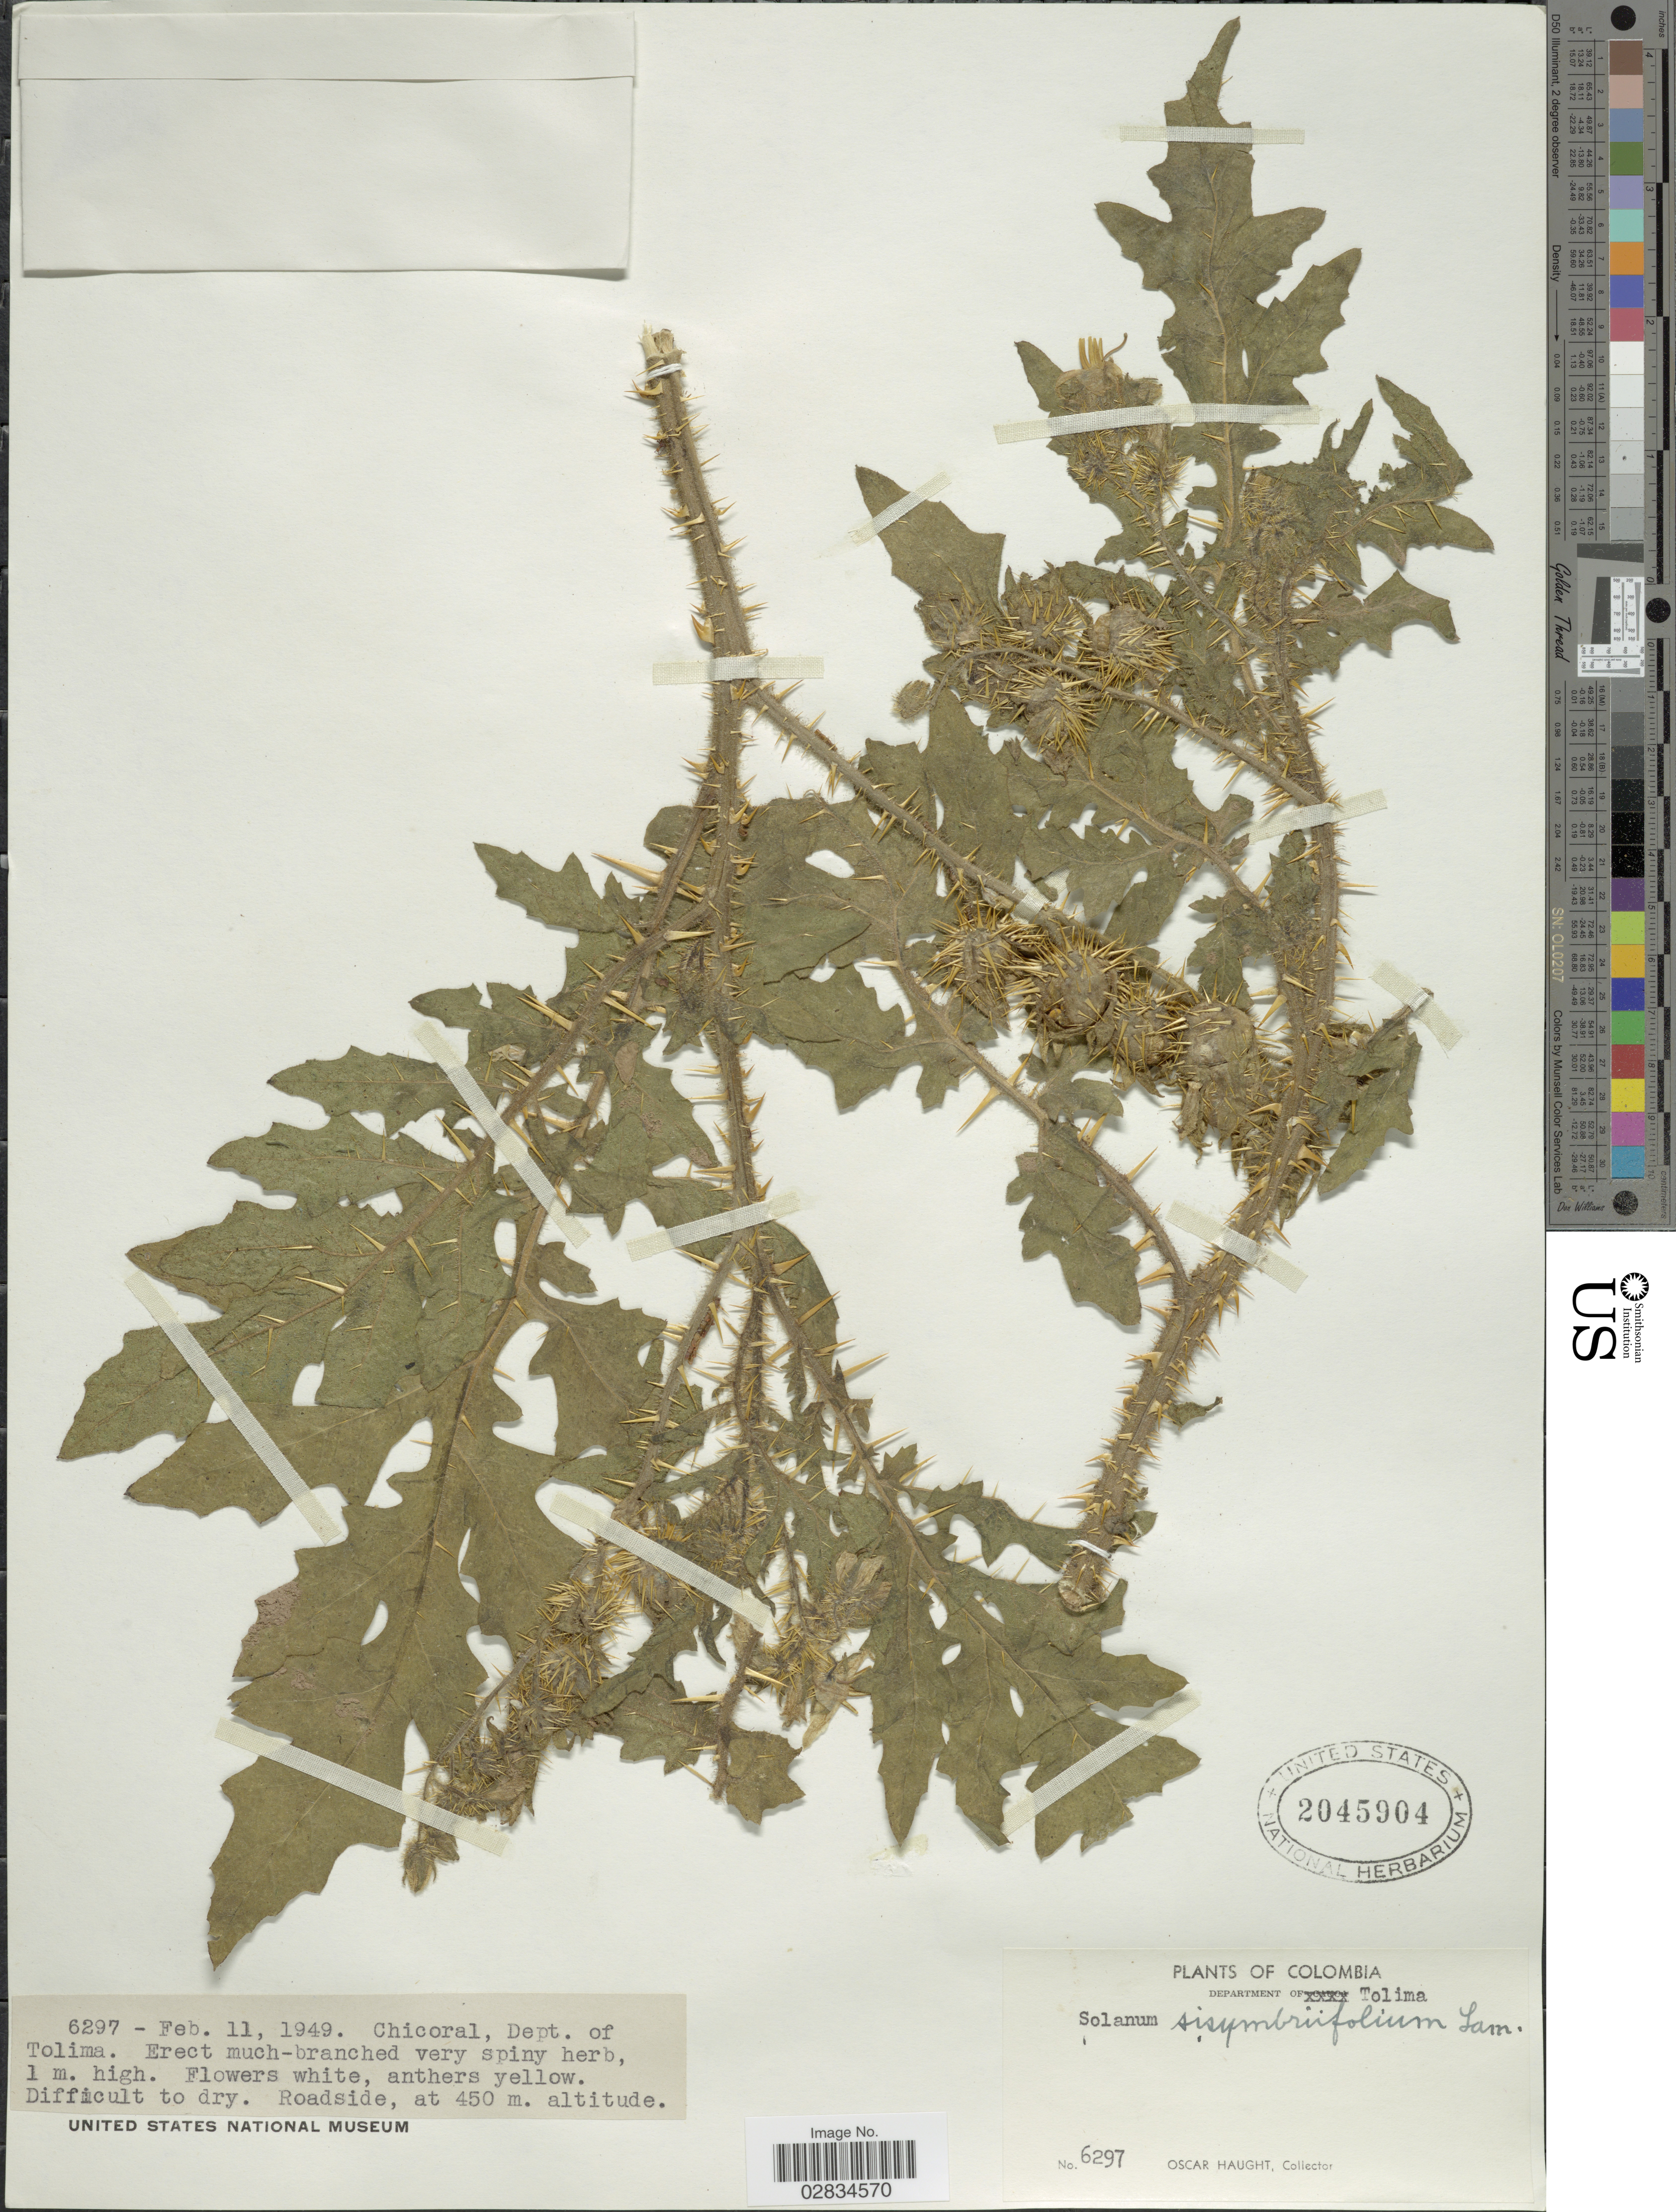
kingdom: Plantae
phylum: Tracheophyta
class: Magnoliopsida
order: Solanales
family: Solanaceae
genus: Solanum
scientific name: Solanum sisymbriifolium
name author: Lam.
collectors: O. L. Haught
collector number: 6297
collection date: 1949-02-11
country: Colombia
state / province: Tolima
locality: Chicoral, Department of Tolima.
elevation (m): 450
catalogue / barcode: US 2045904